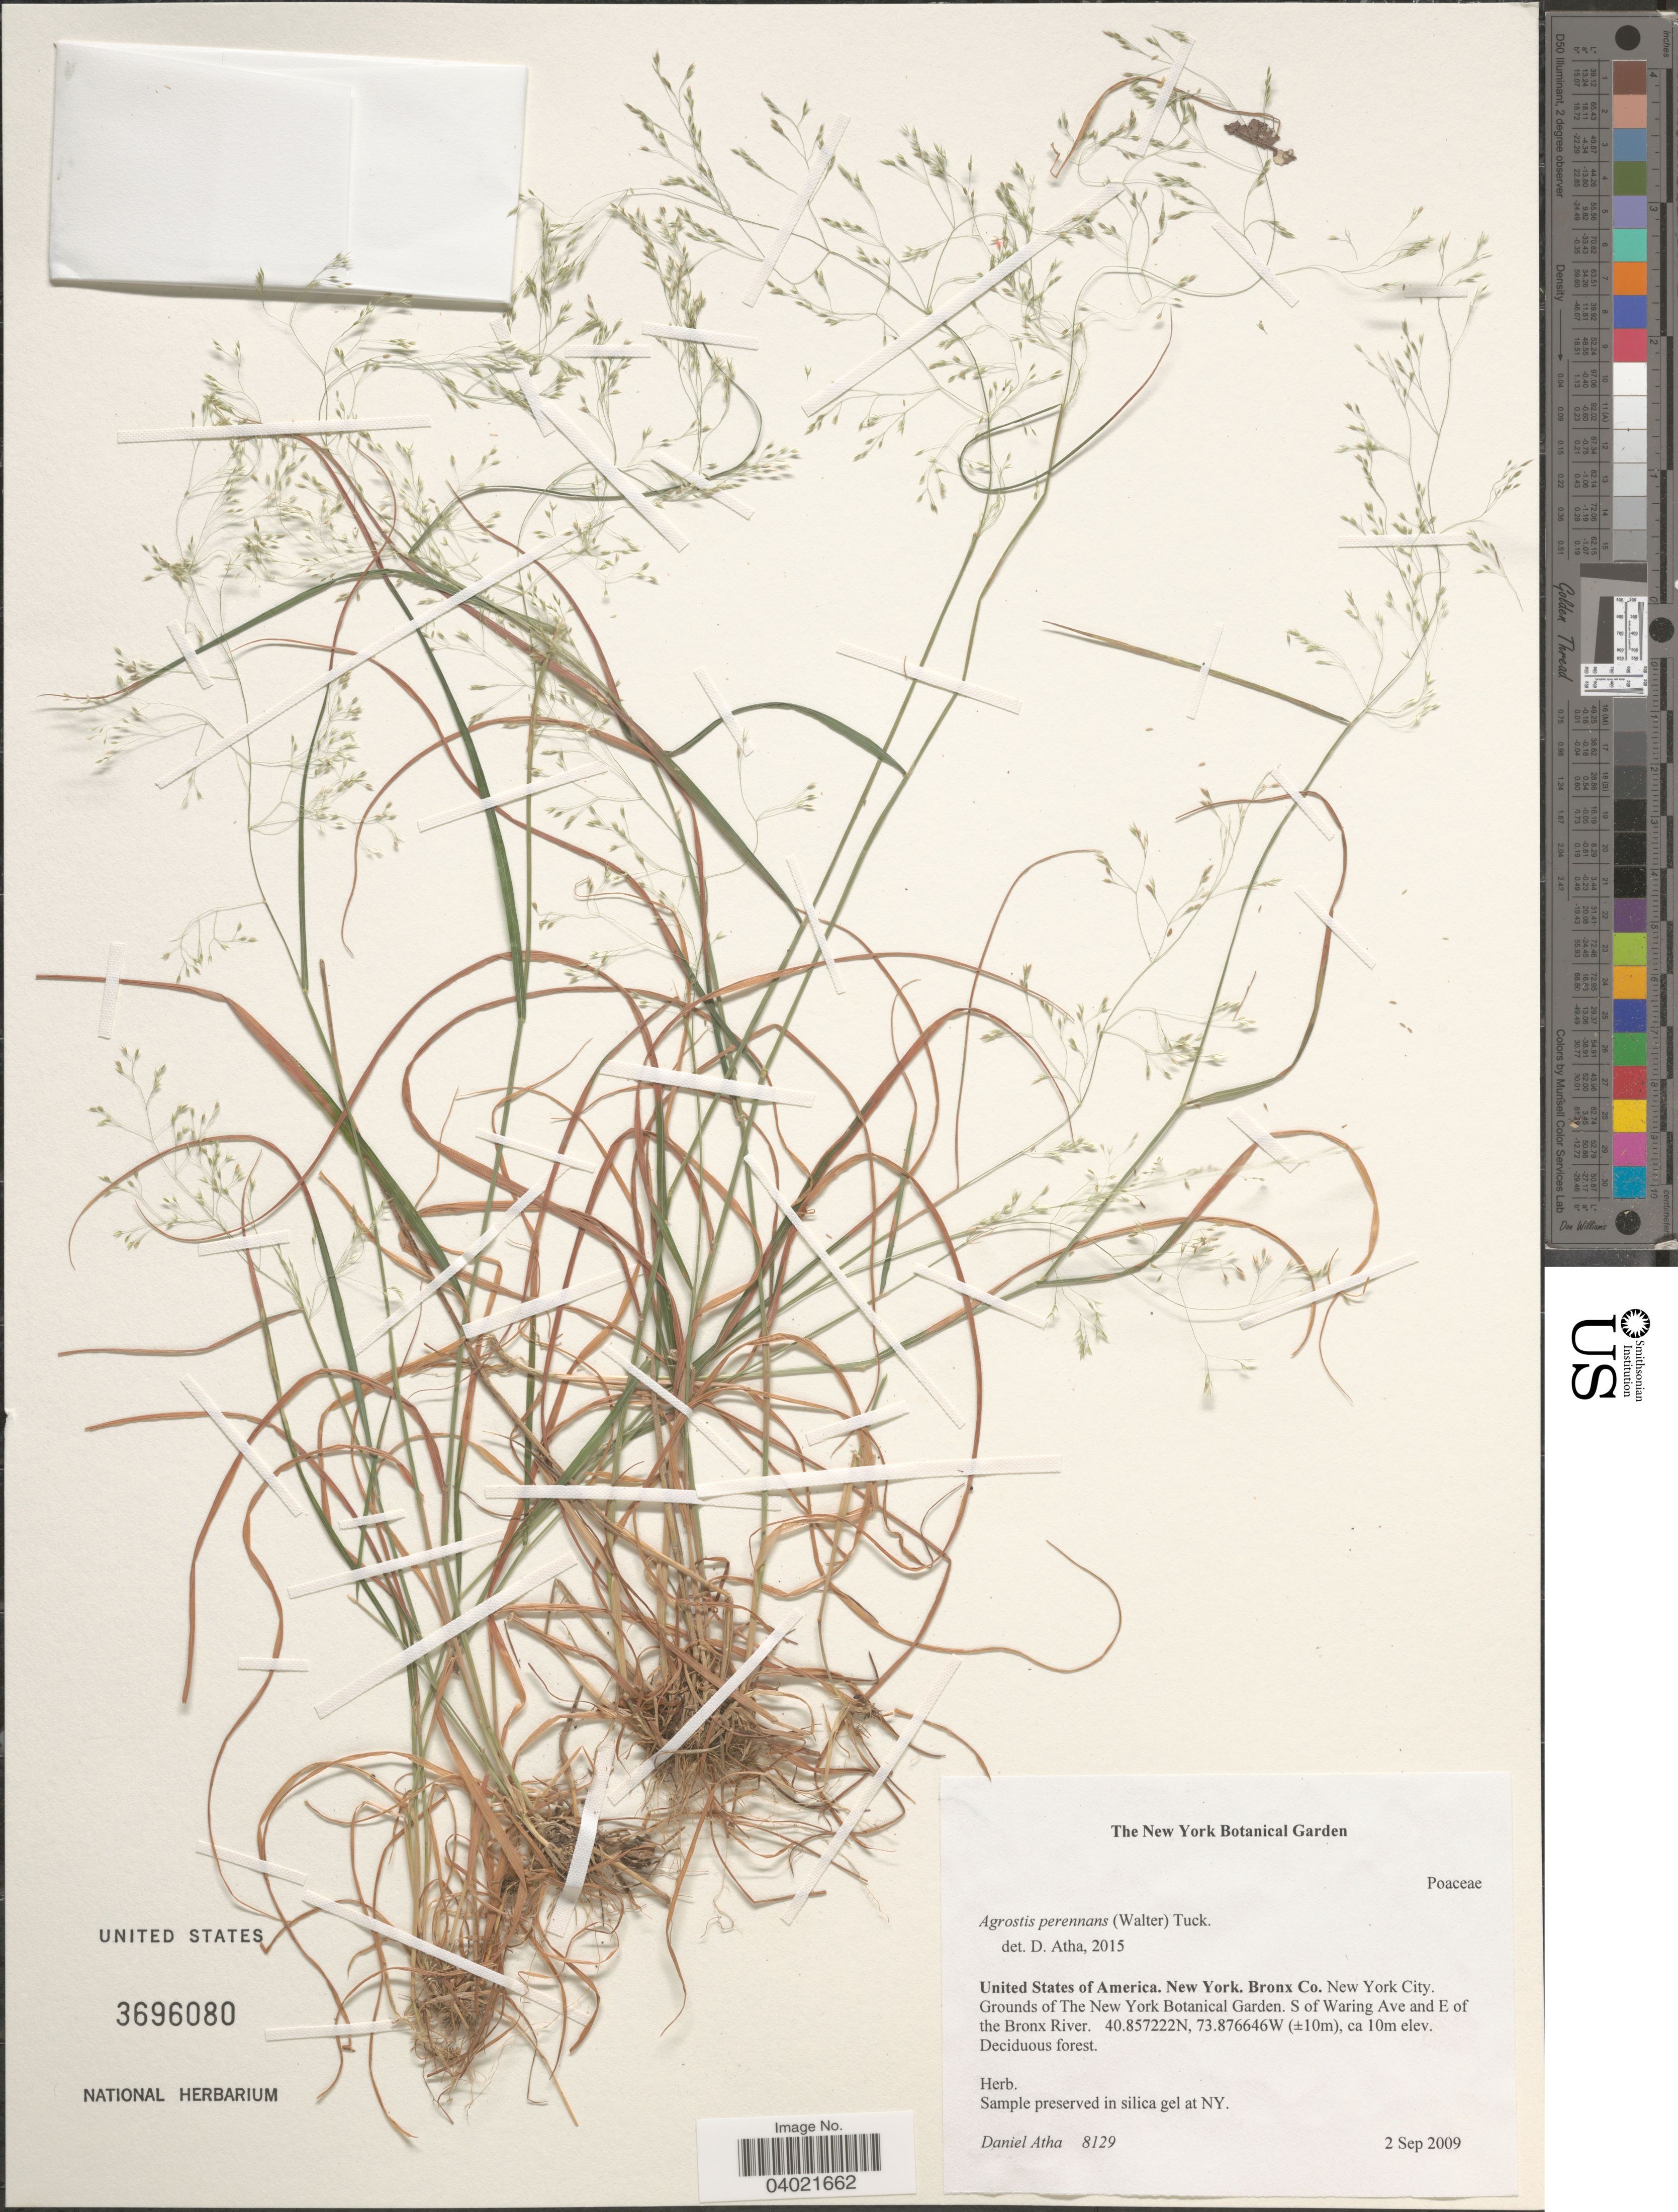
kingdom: Plantae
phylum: Tracheophyta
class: Liliopsida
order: Poales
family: Poaceae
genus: Agrostis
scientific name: Agrostis perennans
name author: (Walter) Tuck.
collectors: D. Atha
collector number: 8129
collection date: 2009-09-02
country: United States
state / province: New York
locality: Bronx Co. New York City. Grounds of The New York Botanical Garden. S of Waring Ave and E of the Bronx River.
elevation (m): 10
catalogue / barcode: US 3696080